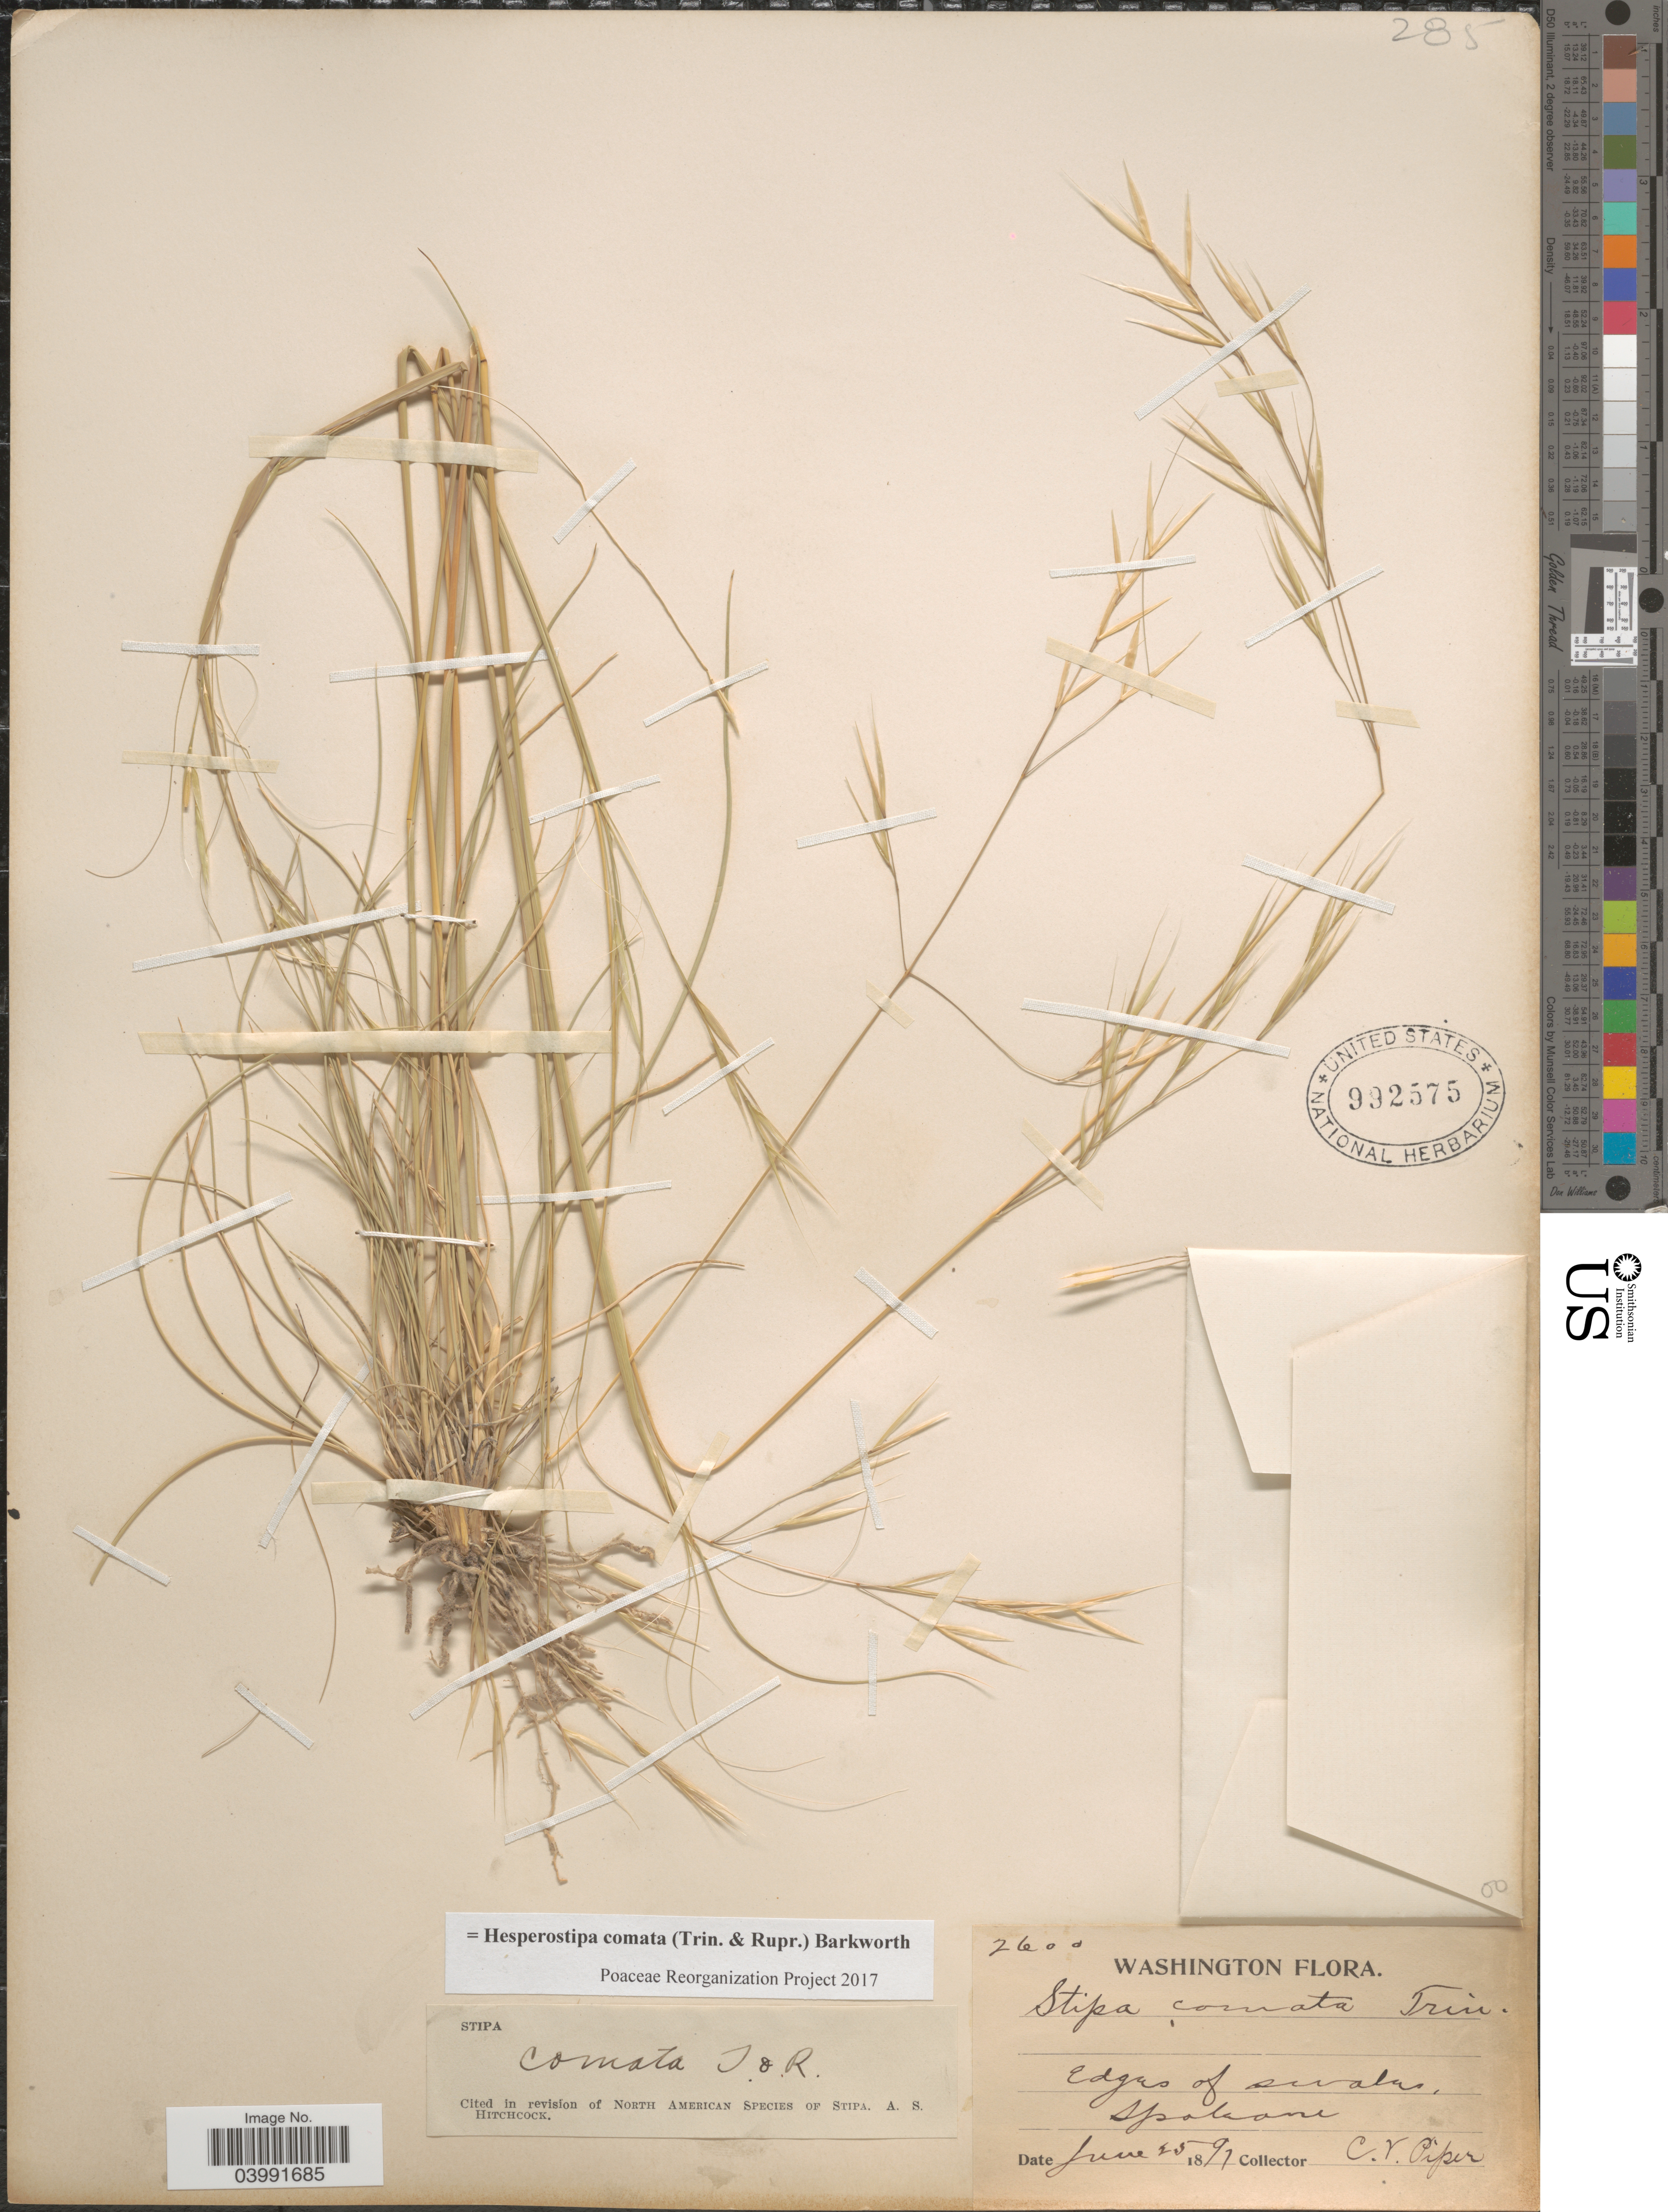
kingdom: Plantae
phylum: Tracheophyta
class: Liliopsida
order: Poales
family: Poaceae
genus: Hesperostipa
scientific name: Hesperostipa comata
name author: (Trin. & Rupr.) Barkworth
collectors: C. V. Piper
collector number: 2600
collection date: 1891-06-25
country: United States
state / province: Washington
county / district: Spokane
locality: Edges of swales, Spokane.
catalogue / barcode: US 992575